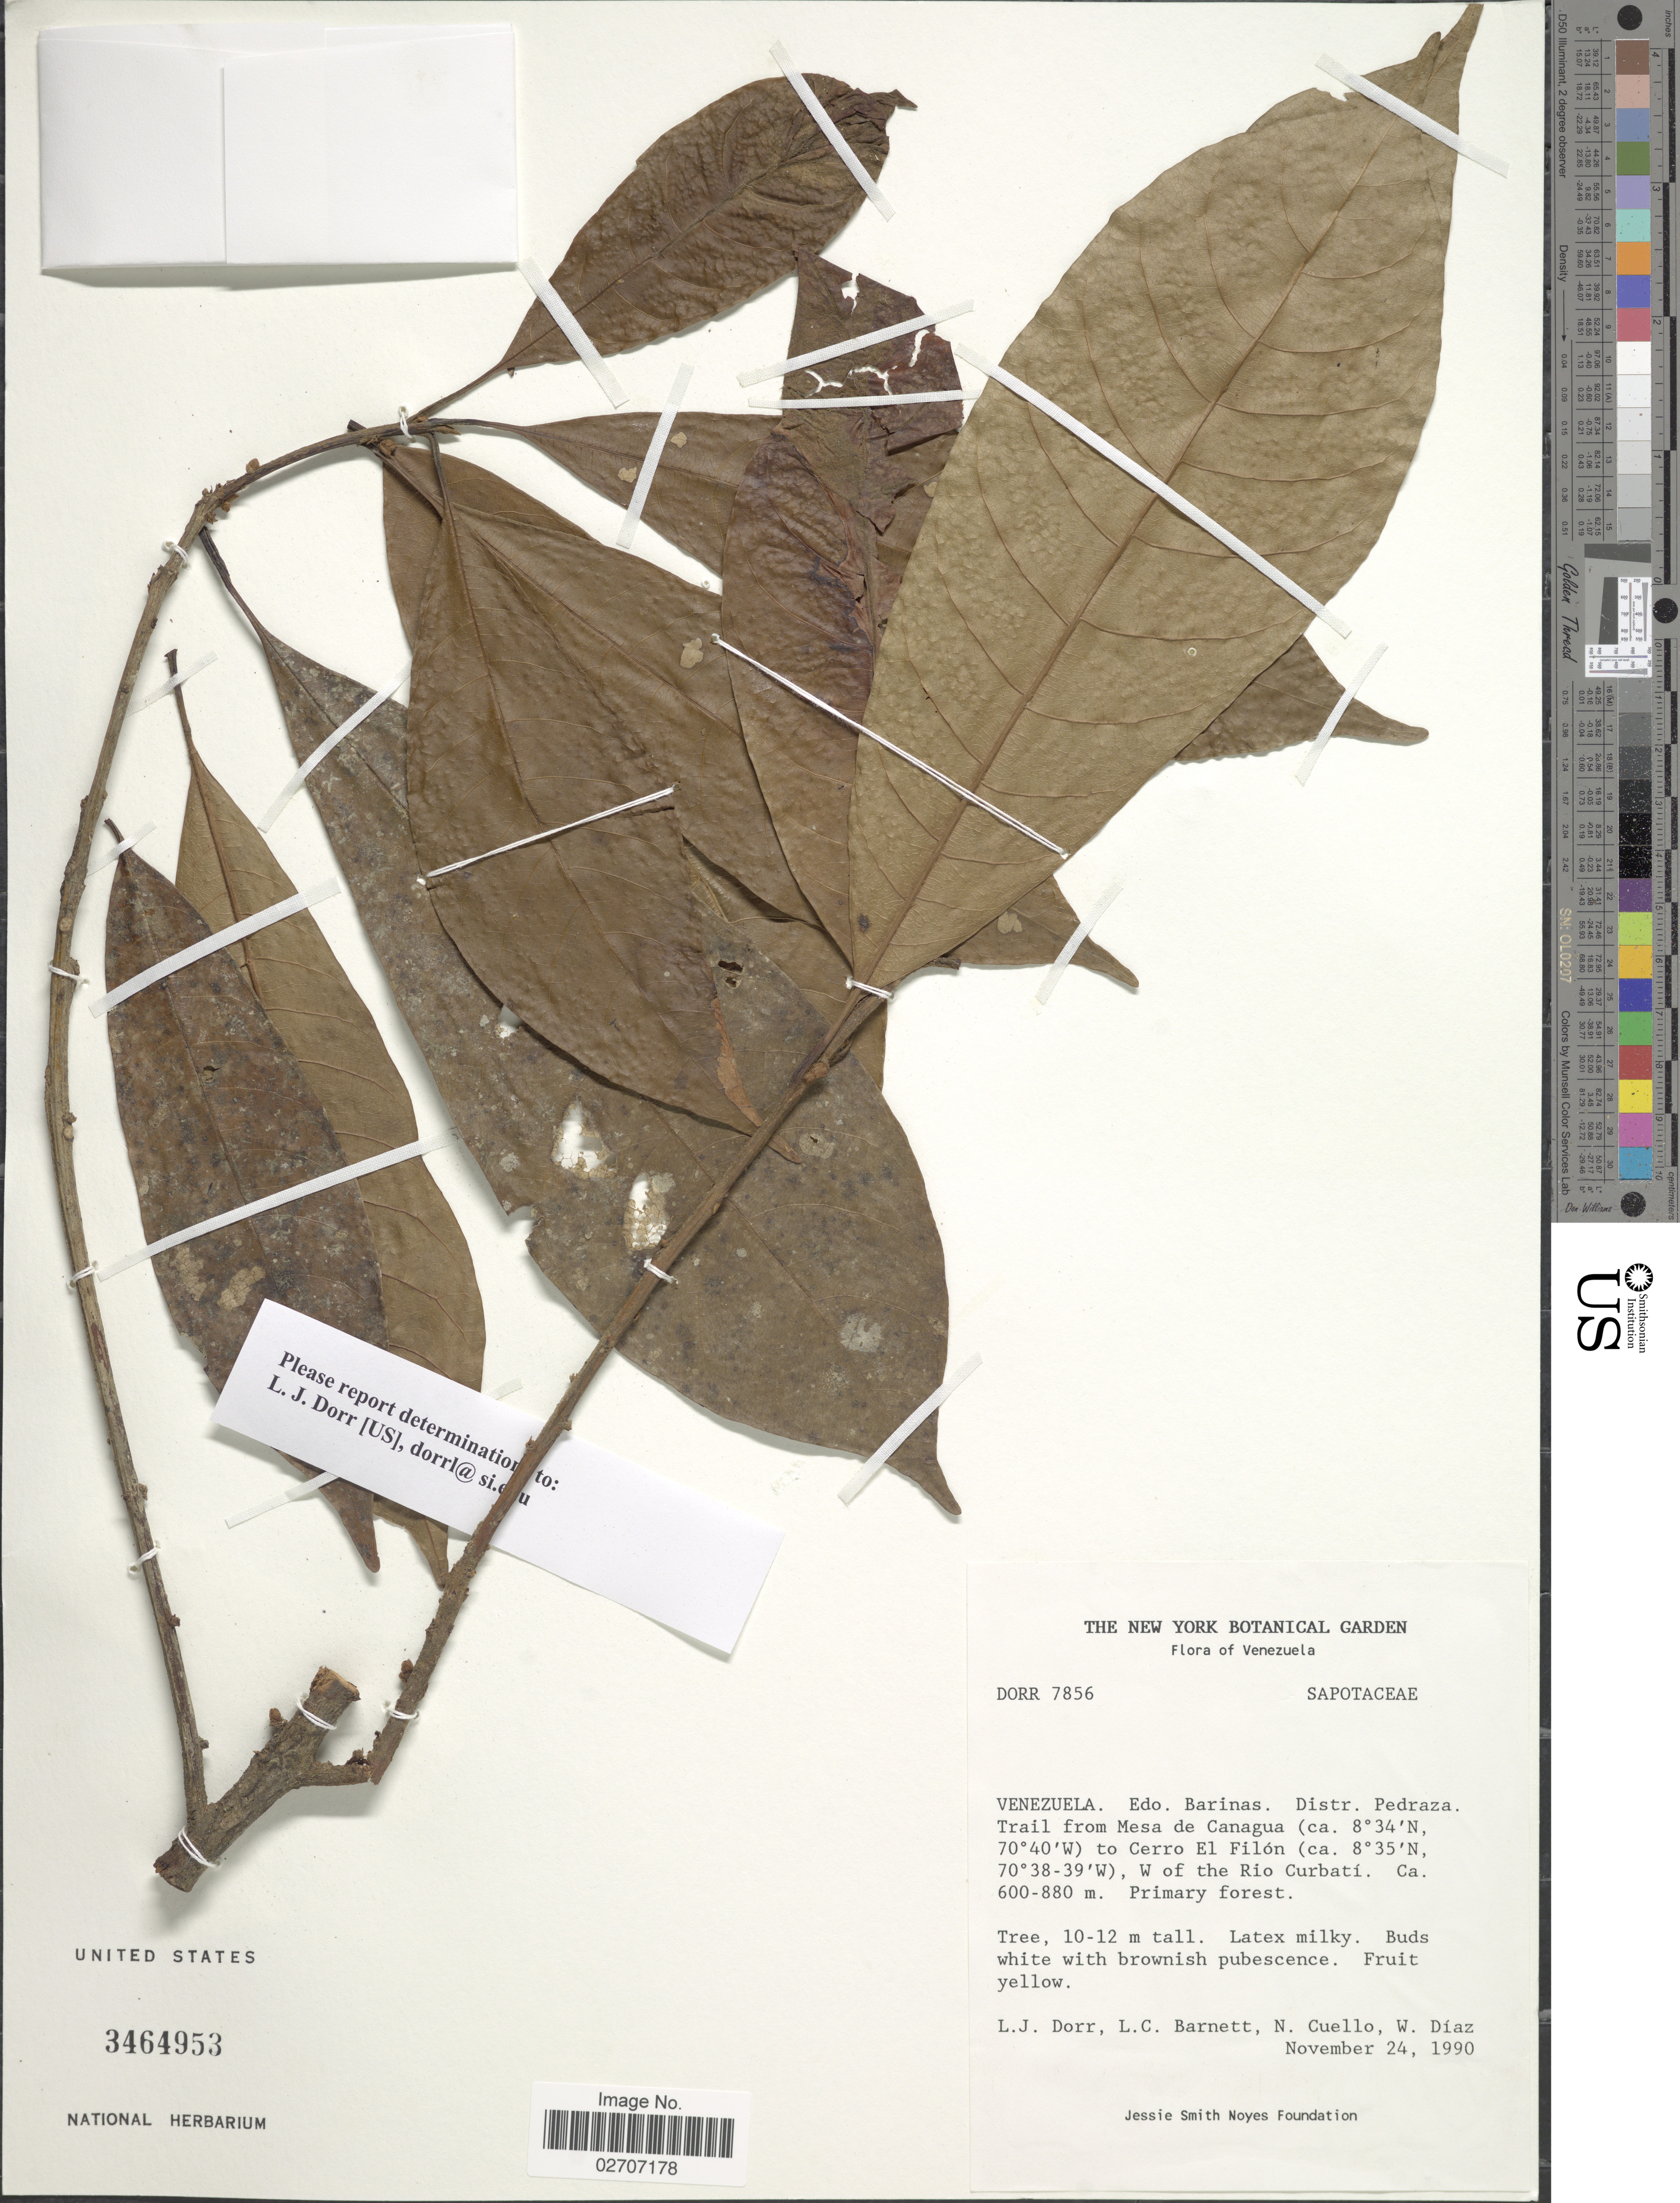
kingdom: Plantae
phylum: Tracheophyta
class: Magnoliopsida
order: Ericales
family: Sapotaceae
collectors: L. J. Dorr, L. C. Barnett, N. L. Cuello & W. Díaz P.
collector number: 7856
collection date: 1990-11-24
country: Venezuela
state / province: Barinas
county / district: Pedraza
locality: Trail from Mesa de Canagua to Cerro El Filón, W of the Rio Curbatí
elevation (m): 600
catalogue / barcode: US 3464953